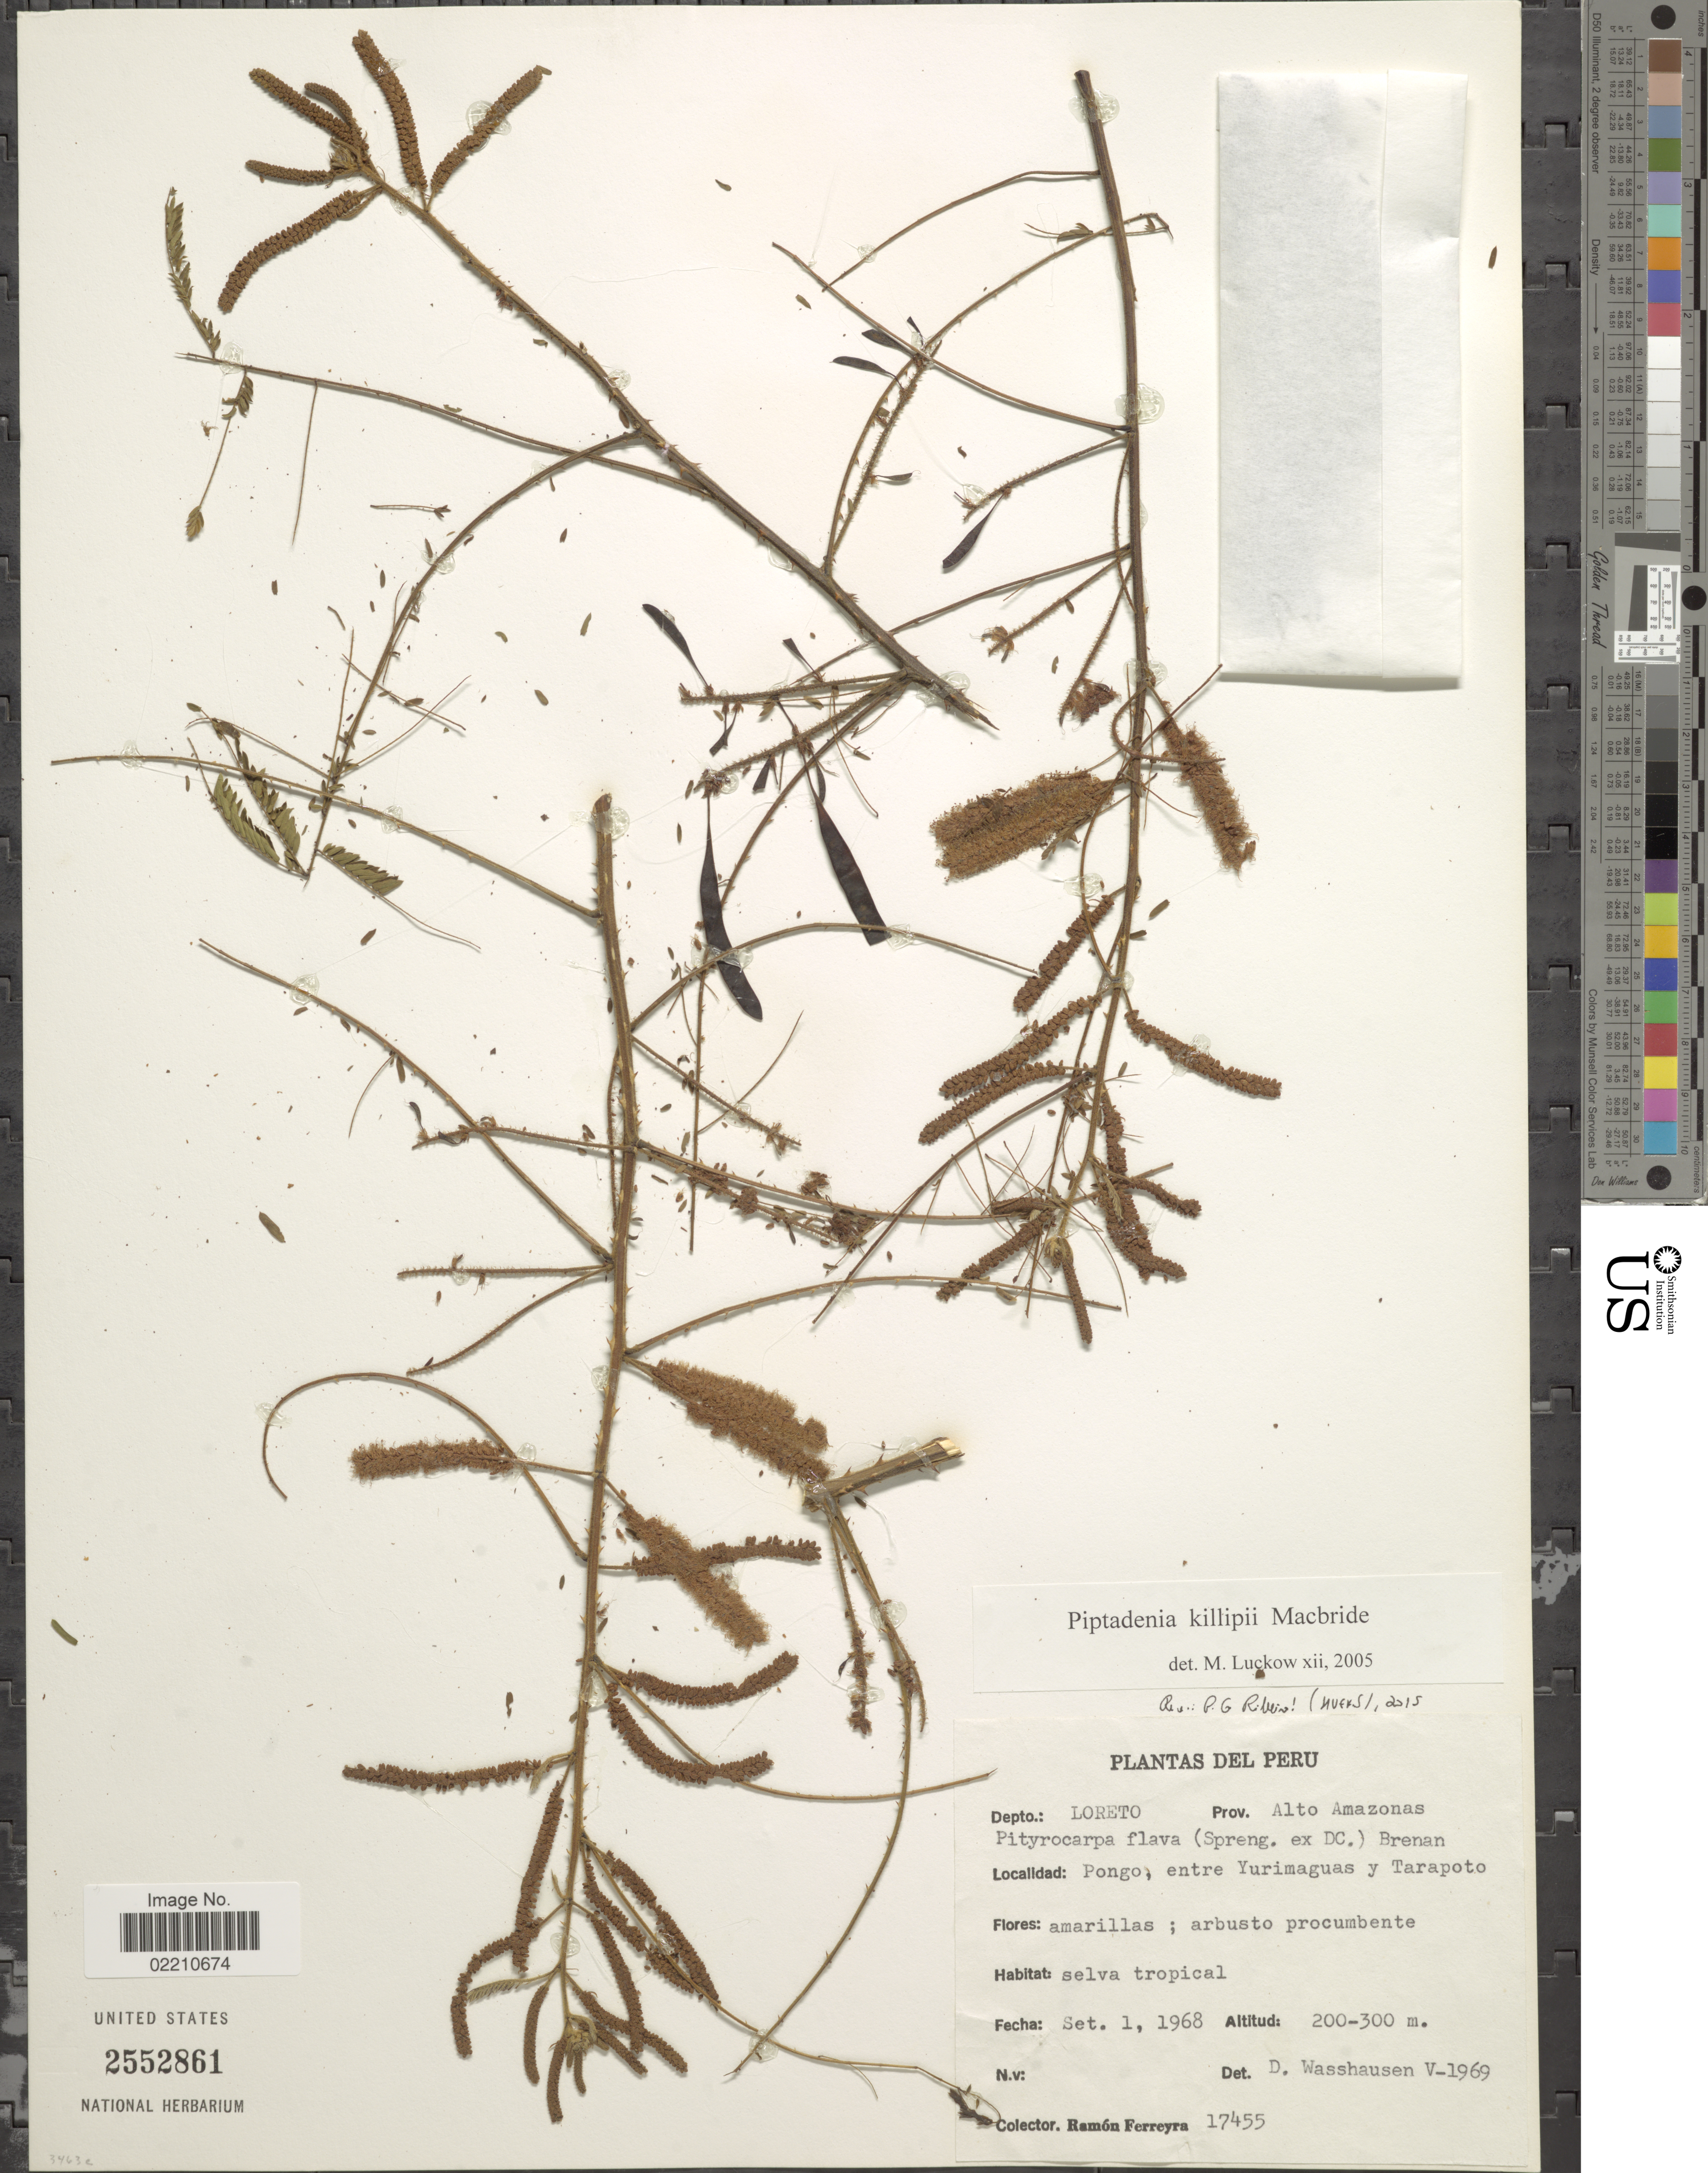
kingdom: Plantae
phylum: Tracheophyta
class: Magnoliopsida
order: Fabales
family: Fabaceae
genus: Piptadenia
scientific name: Piptadenia killipii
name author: J.F. Macbr.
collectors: R. A. Ferreyra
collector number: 17455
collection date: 1969-05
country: Peru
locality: Depto: Loreto Prov. Alto Amazonas, Pongo, entre Yurimaguas y Tarapoto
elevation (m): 200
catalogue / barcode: US 2552861